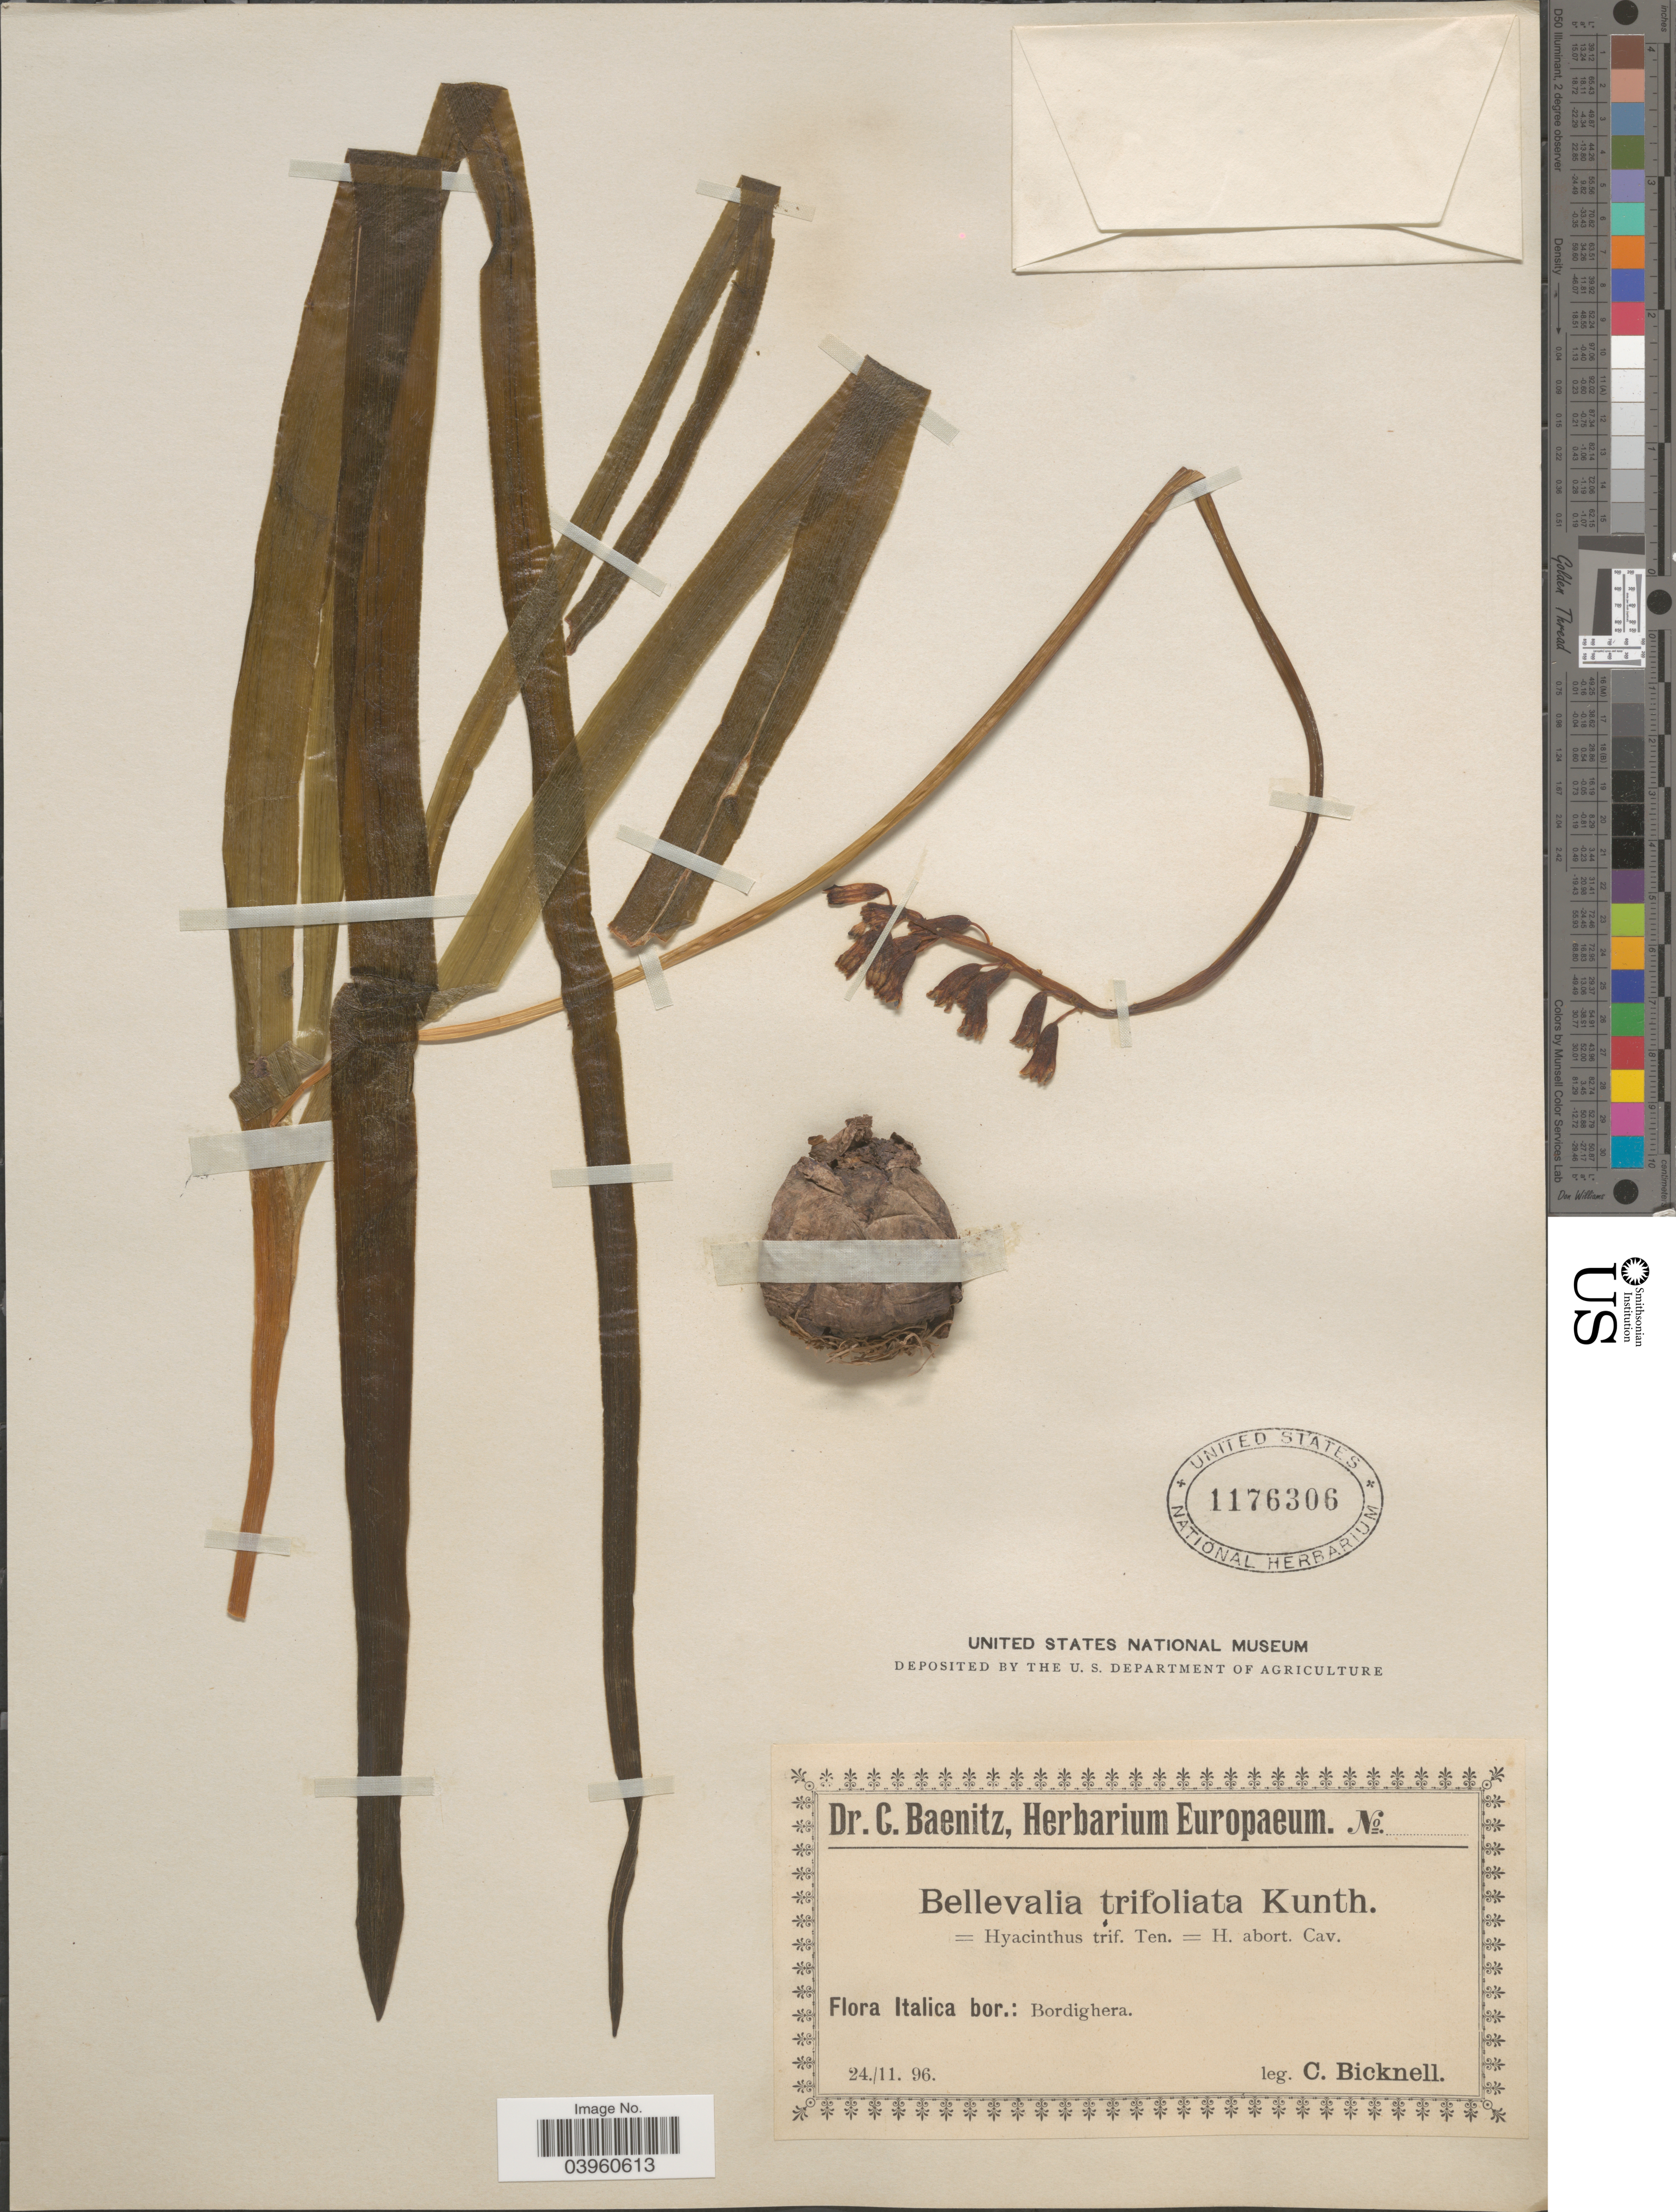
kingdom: Plantae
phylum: Tracheophyta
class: Liliopsida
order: Asparagales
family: Asparagaceae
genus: Bellevalia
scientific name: Bellevalia trifoliata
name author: (Ten.) Kunth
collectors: C. Bicknell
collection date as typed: Transcribed d/m/y: 24/11/96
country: Italy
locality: Italica bor.: Bordighera.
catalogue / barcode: US 1176306